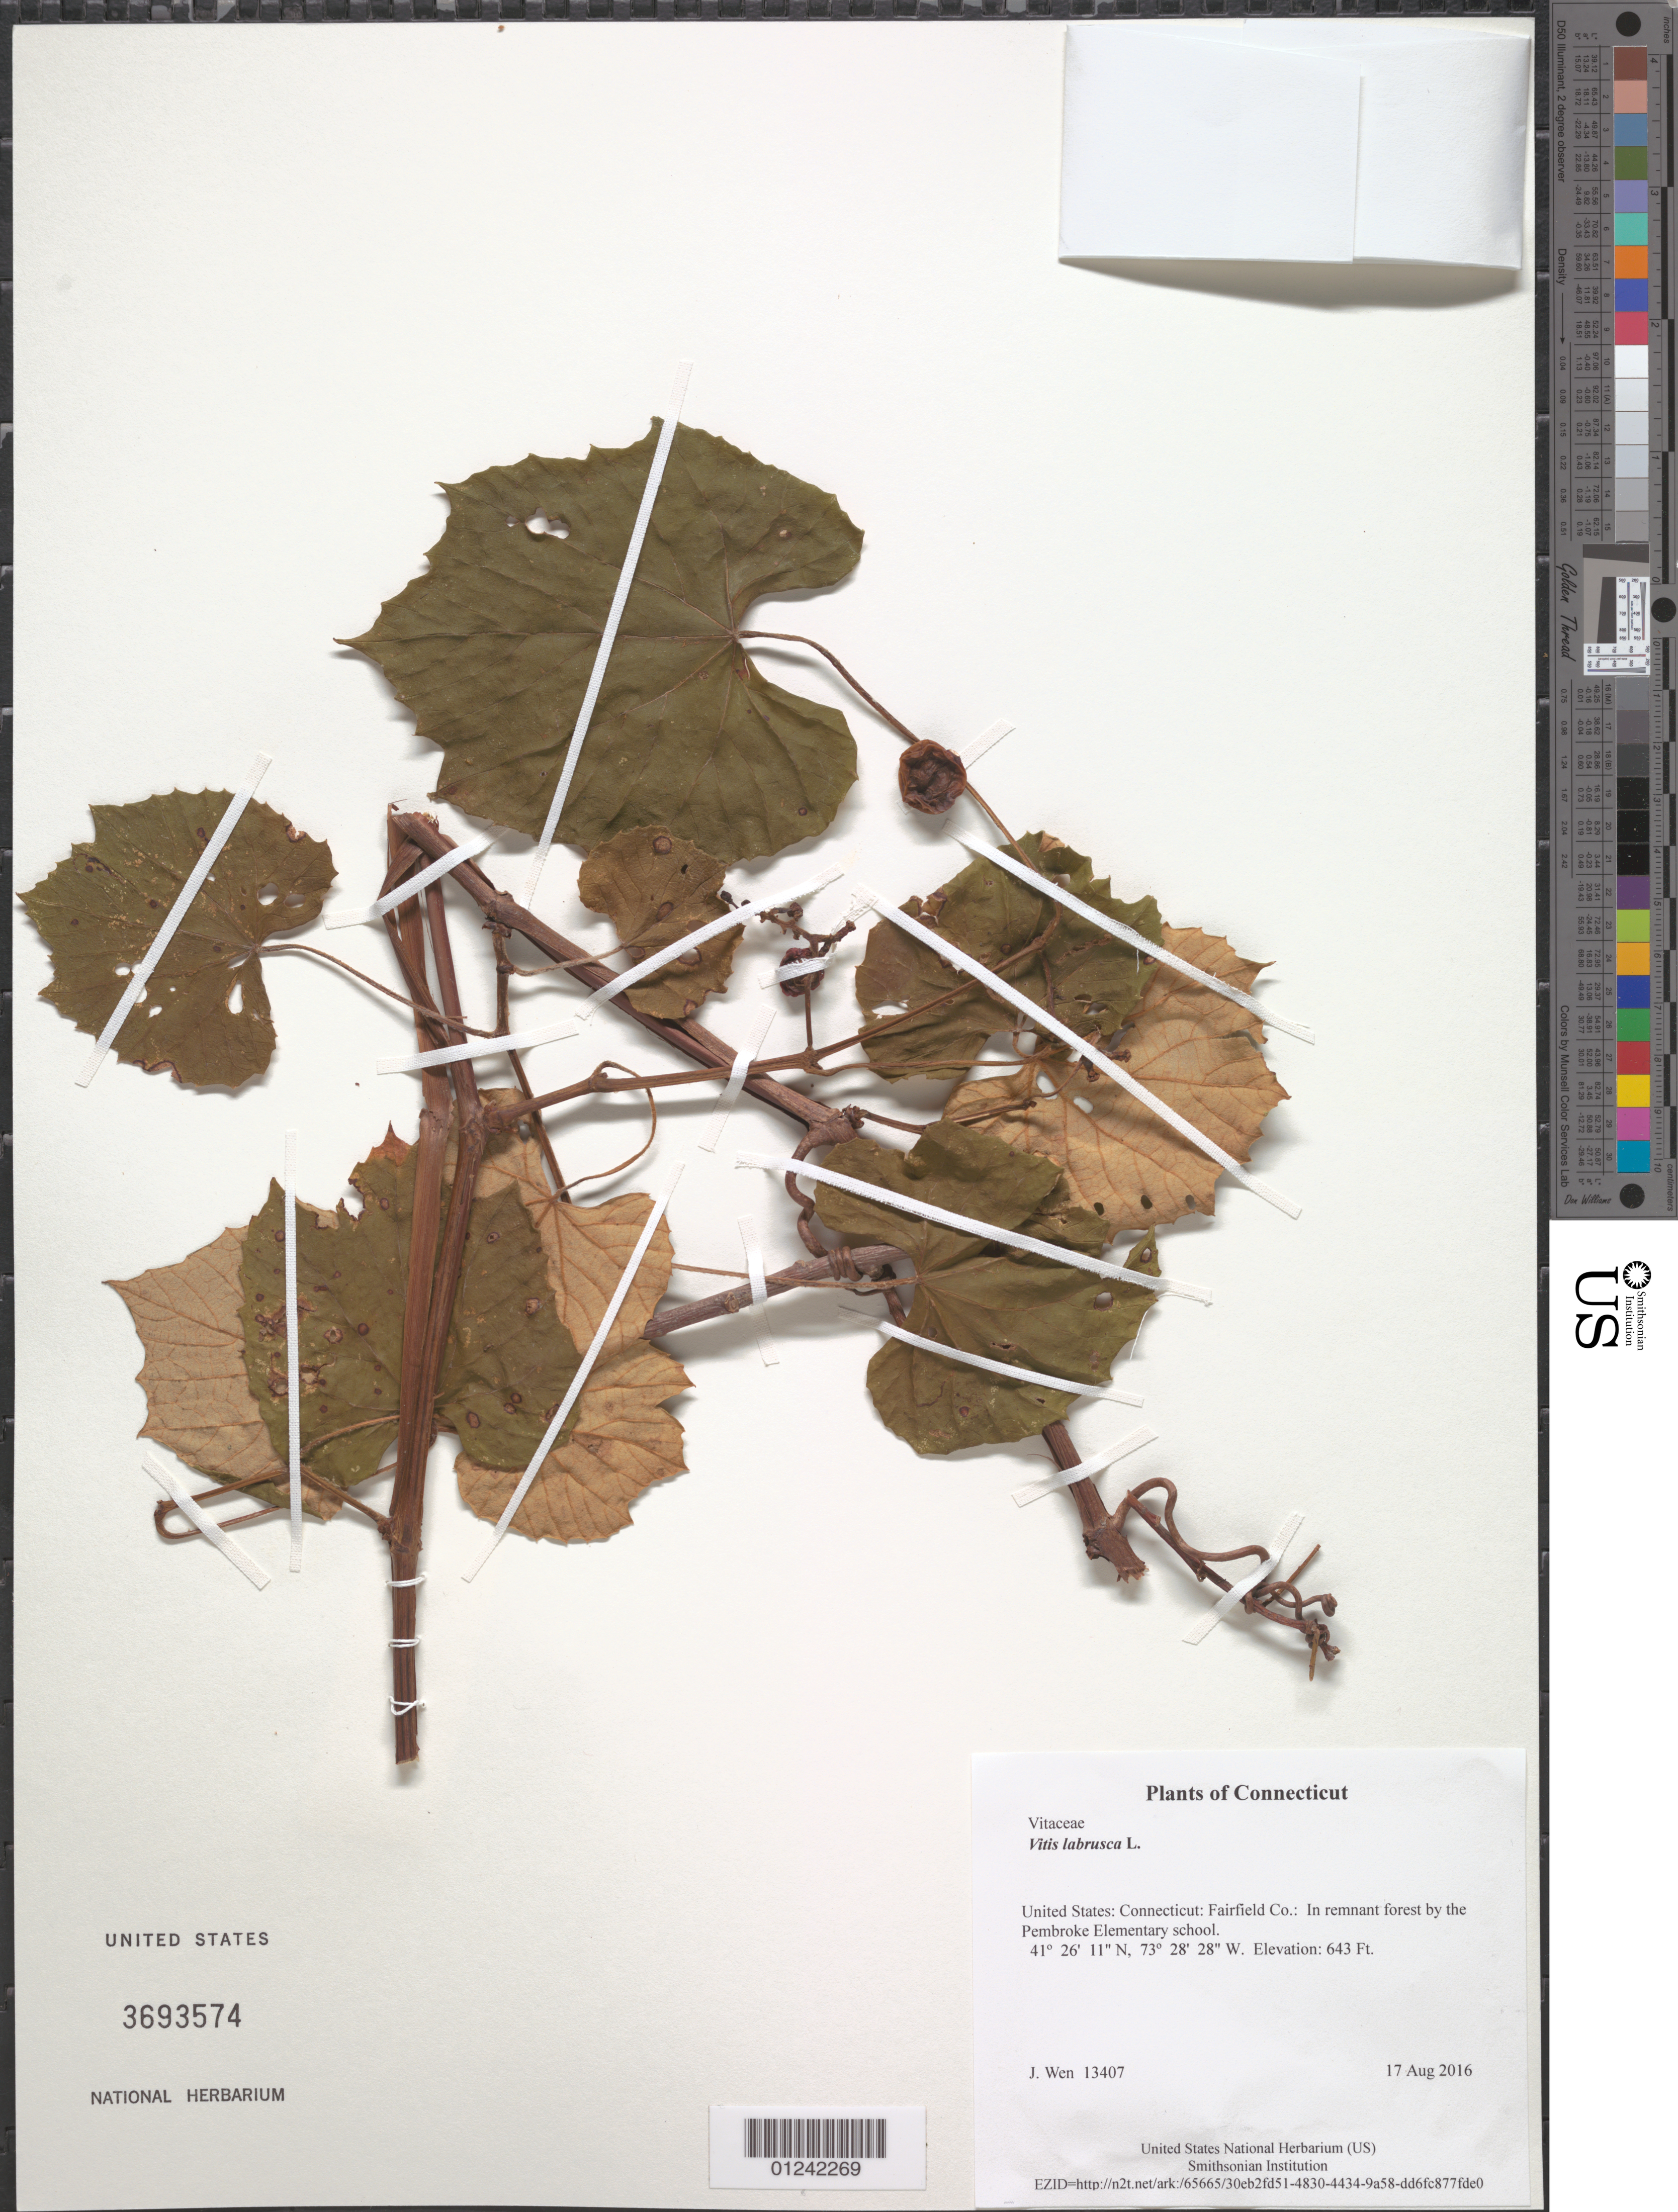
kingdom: Plantae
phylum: Tracheophyta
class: Magnoliopsida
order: Vitales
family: Vitaceae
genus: Vitis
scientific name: Vitis labrusca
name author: L.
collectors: J. Wen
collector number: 13407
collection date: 2016-08-17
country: United States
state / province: Connecticut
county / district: Fairfield Co.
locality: In remnant forest by the Pembroke Elementary school.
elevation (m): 196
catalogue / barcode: US 3693574